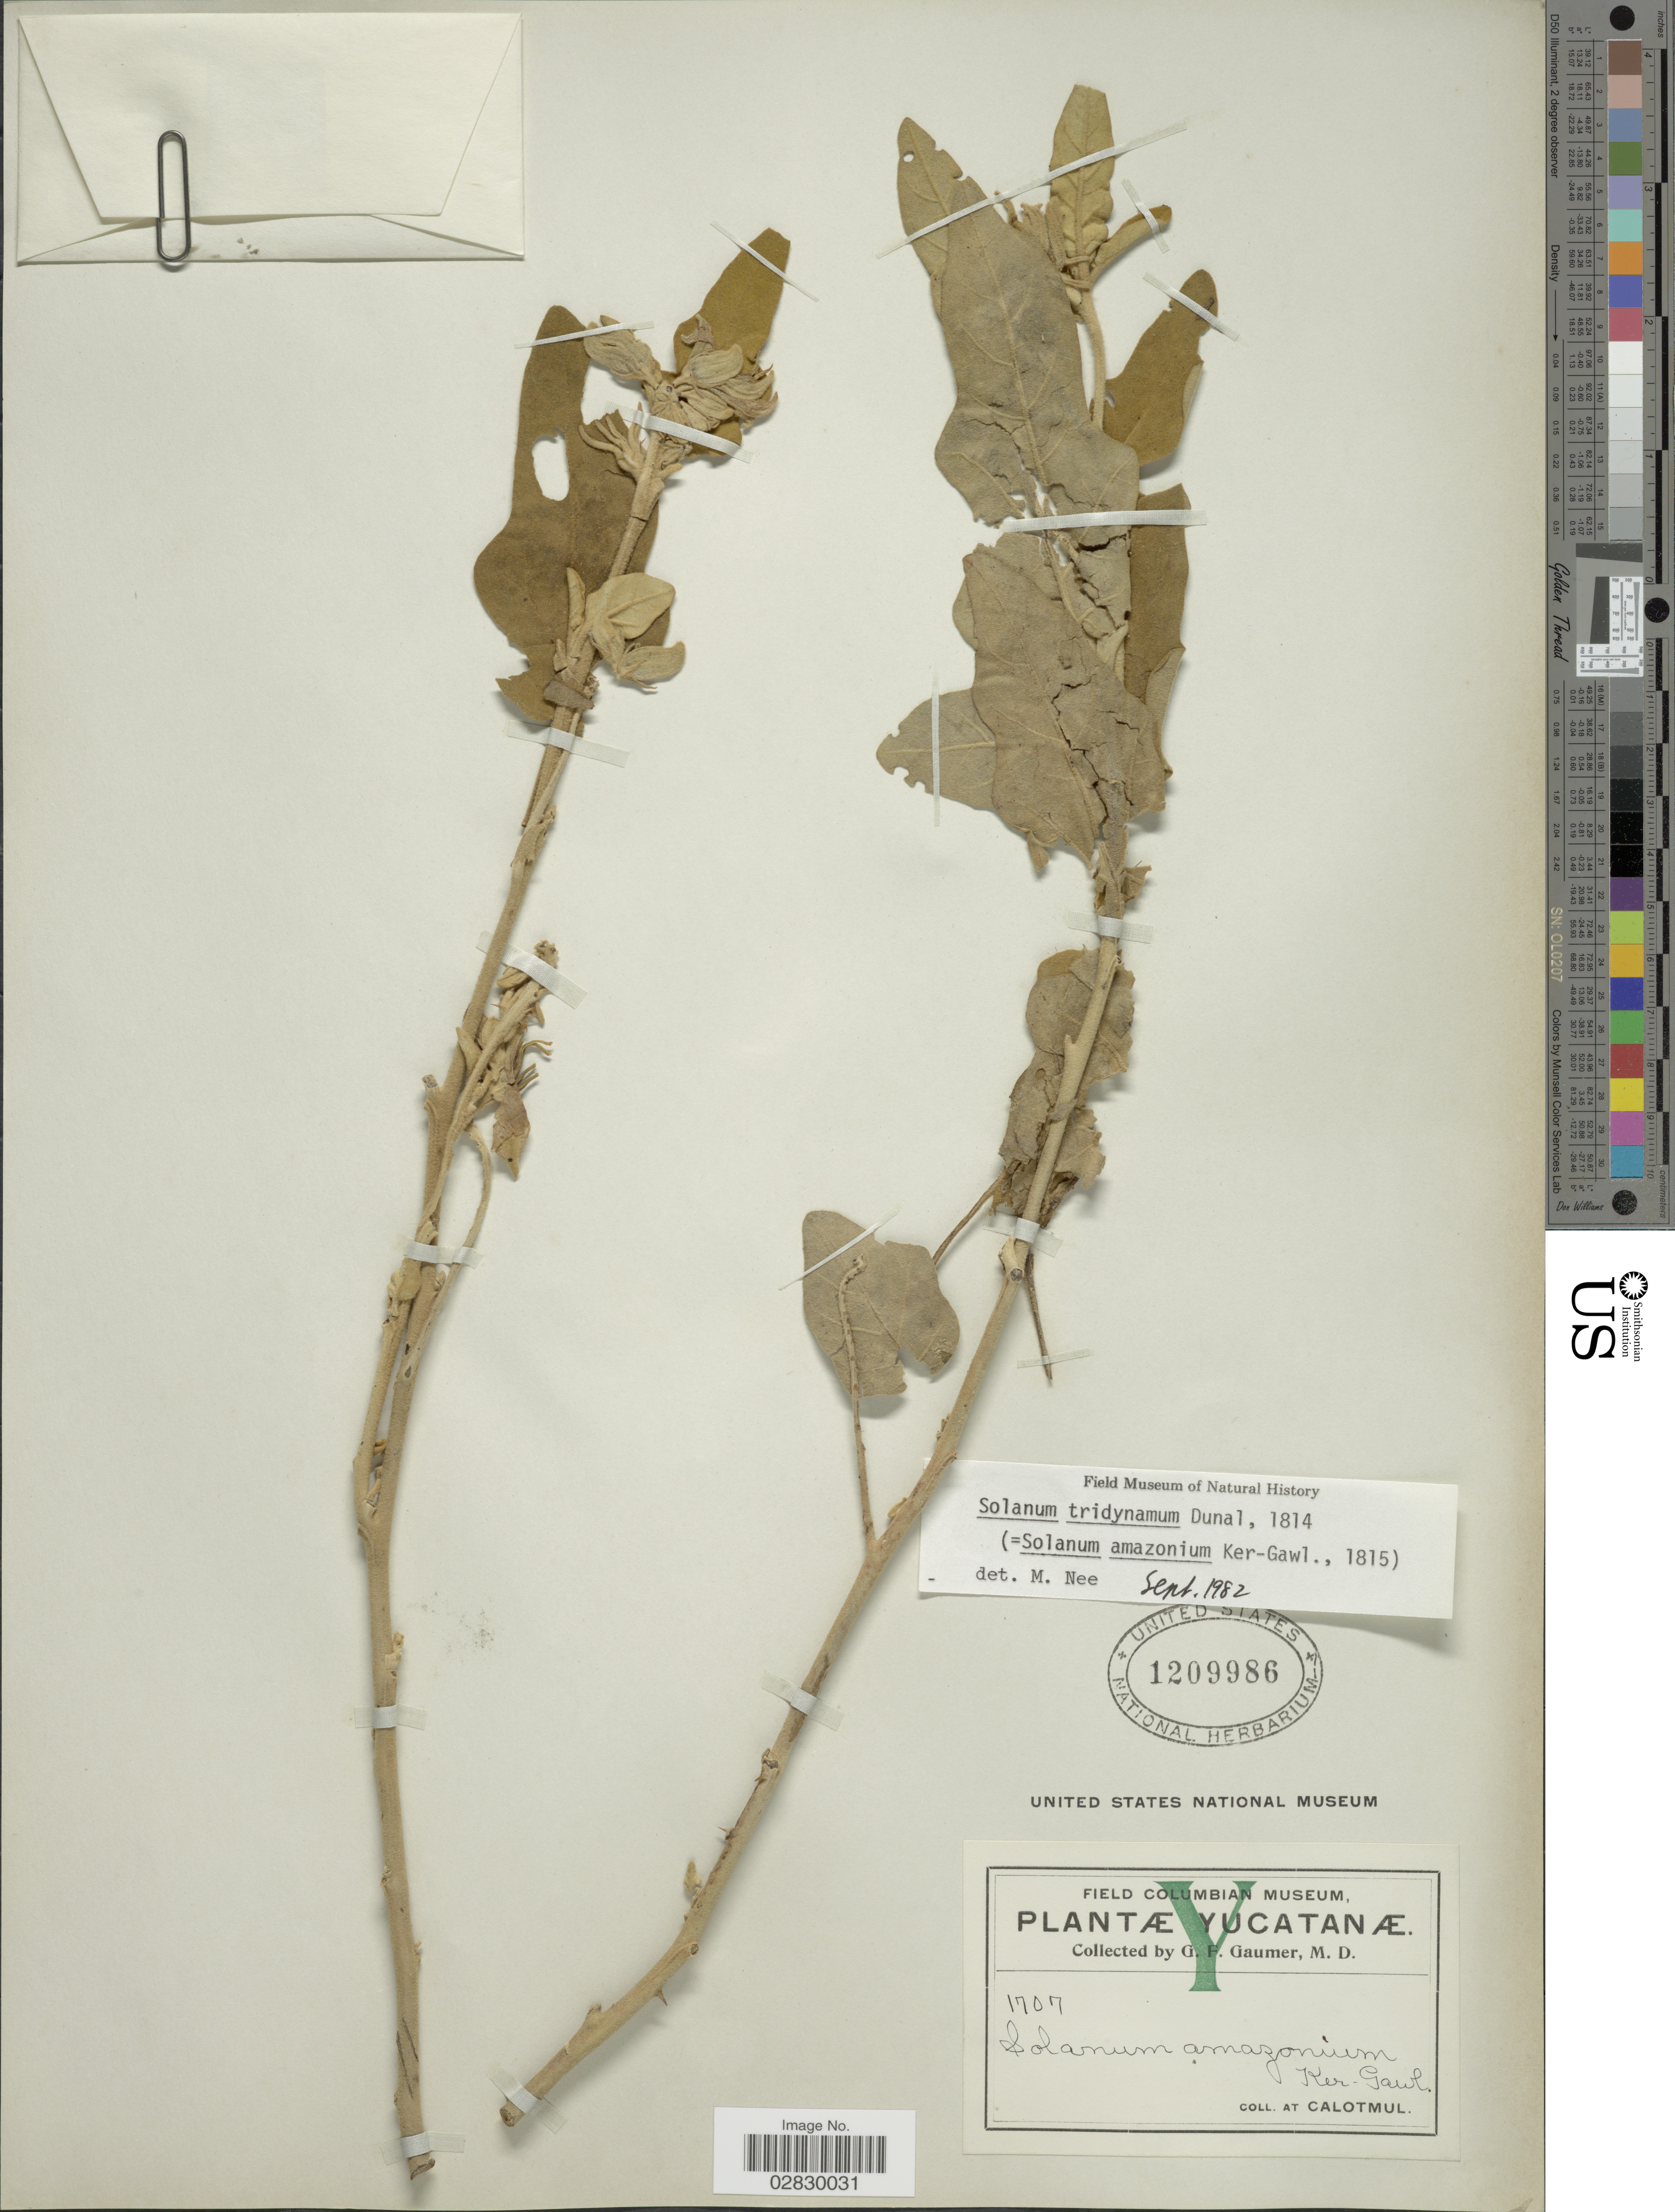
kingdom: Plantae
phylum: Tracheophyta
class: Magnoliopsida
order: Solanales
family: Solanaceae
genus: Solanum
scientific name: Solanum houstonii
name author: Dunal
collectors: G. F. Gaumer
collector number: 1707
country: Mexico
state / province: Yucatán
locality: At Calotmul.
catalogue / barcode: US 1209986